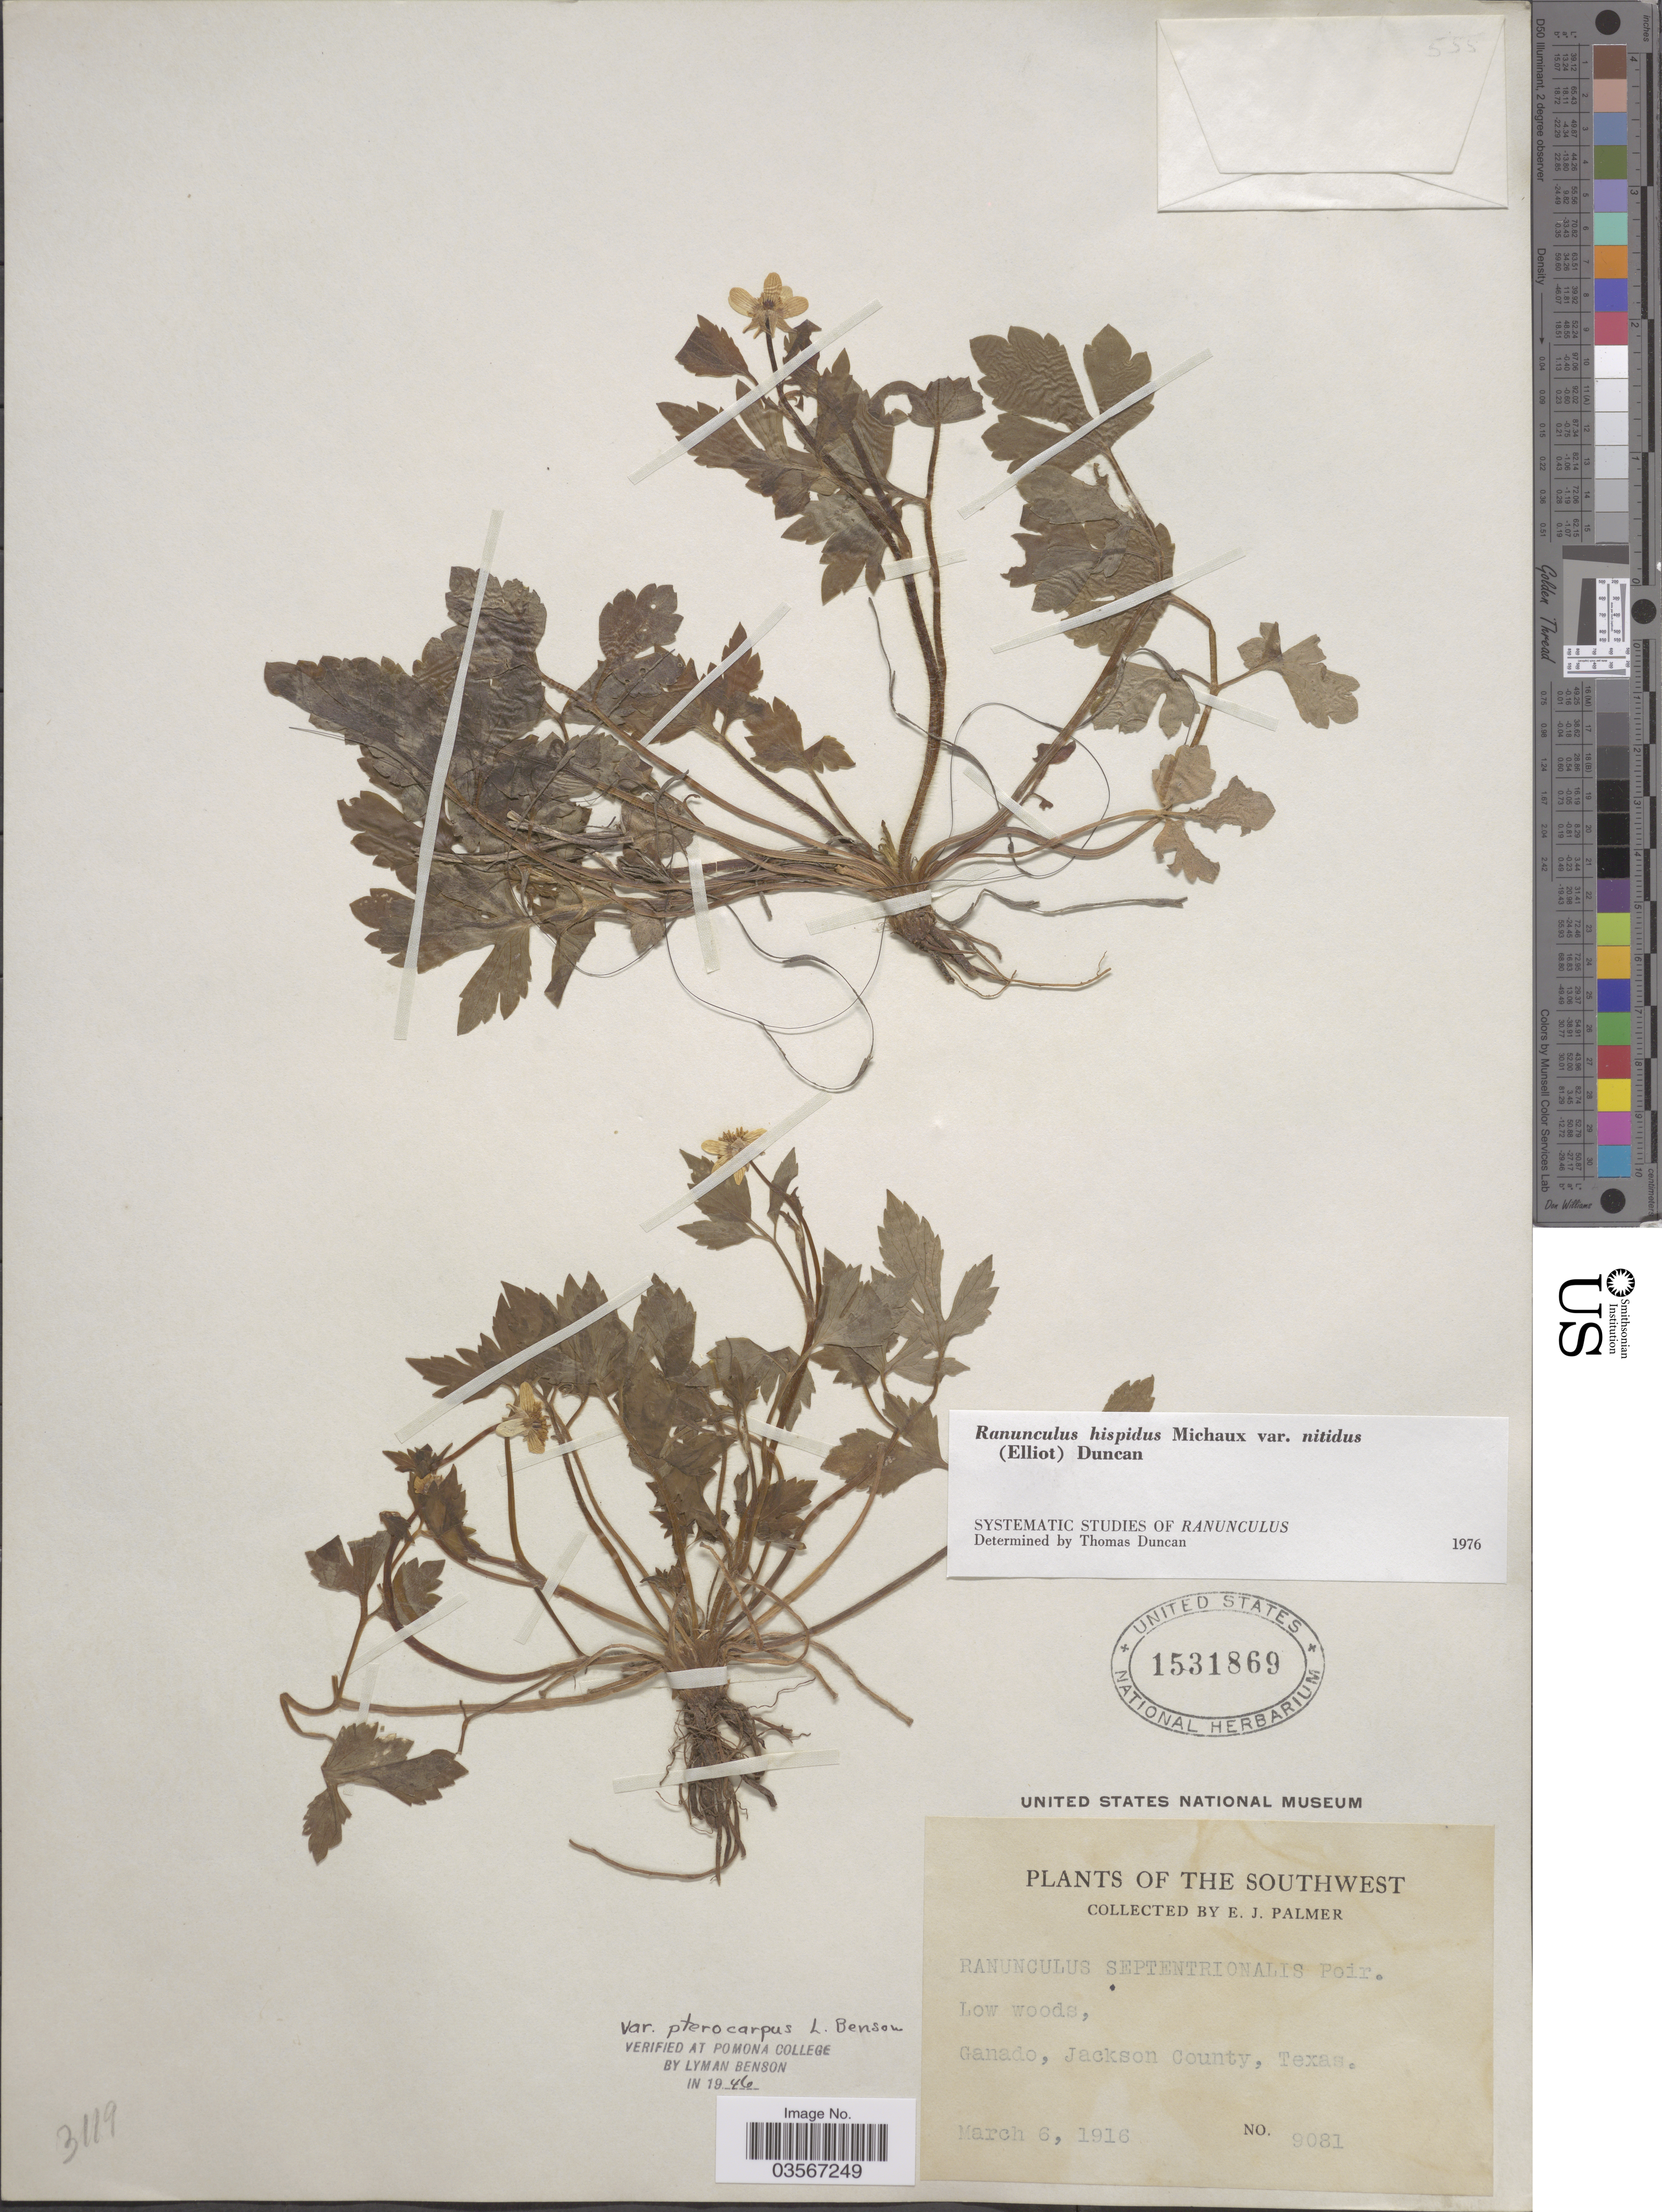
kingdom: Plantae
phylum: Tracheophyta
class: Magnoliopsida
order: Ranunculales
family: Ranunculaceae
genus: Ranunculus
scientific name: Ranunculus hispidus var. nitidus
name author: (Chapm.) T. Duncan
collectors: E. J. Palmer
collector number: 9081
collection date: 1916-03-06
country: United States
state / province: Texas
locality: The Southwest. Ganado, Jackson County.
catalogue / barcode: US 1531869